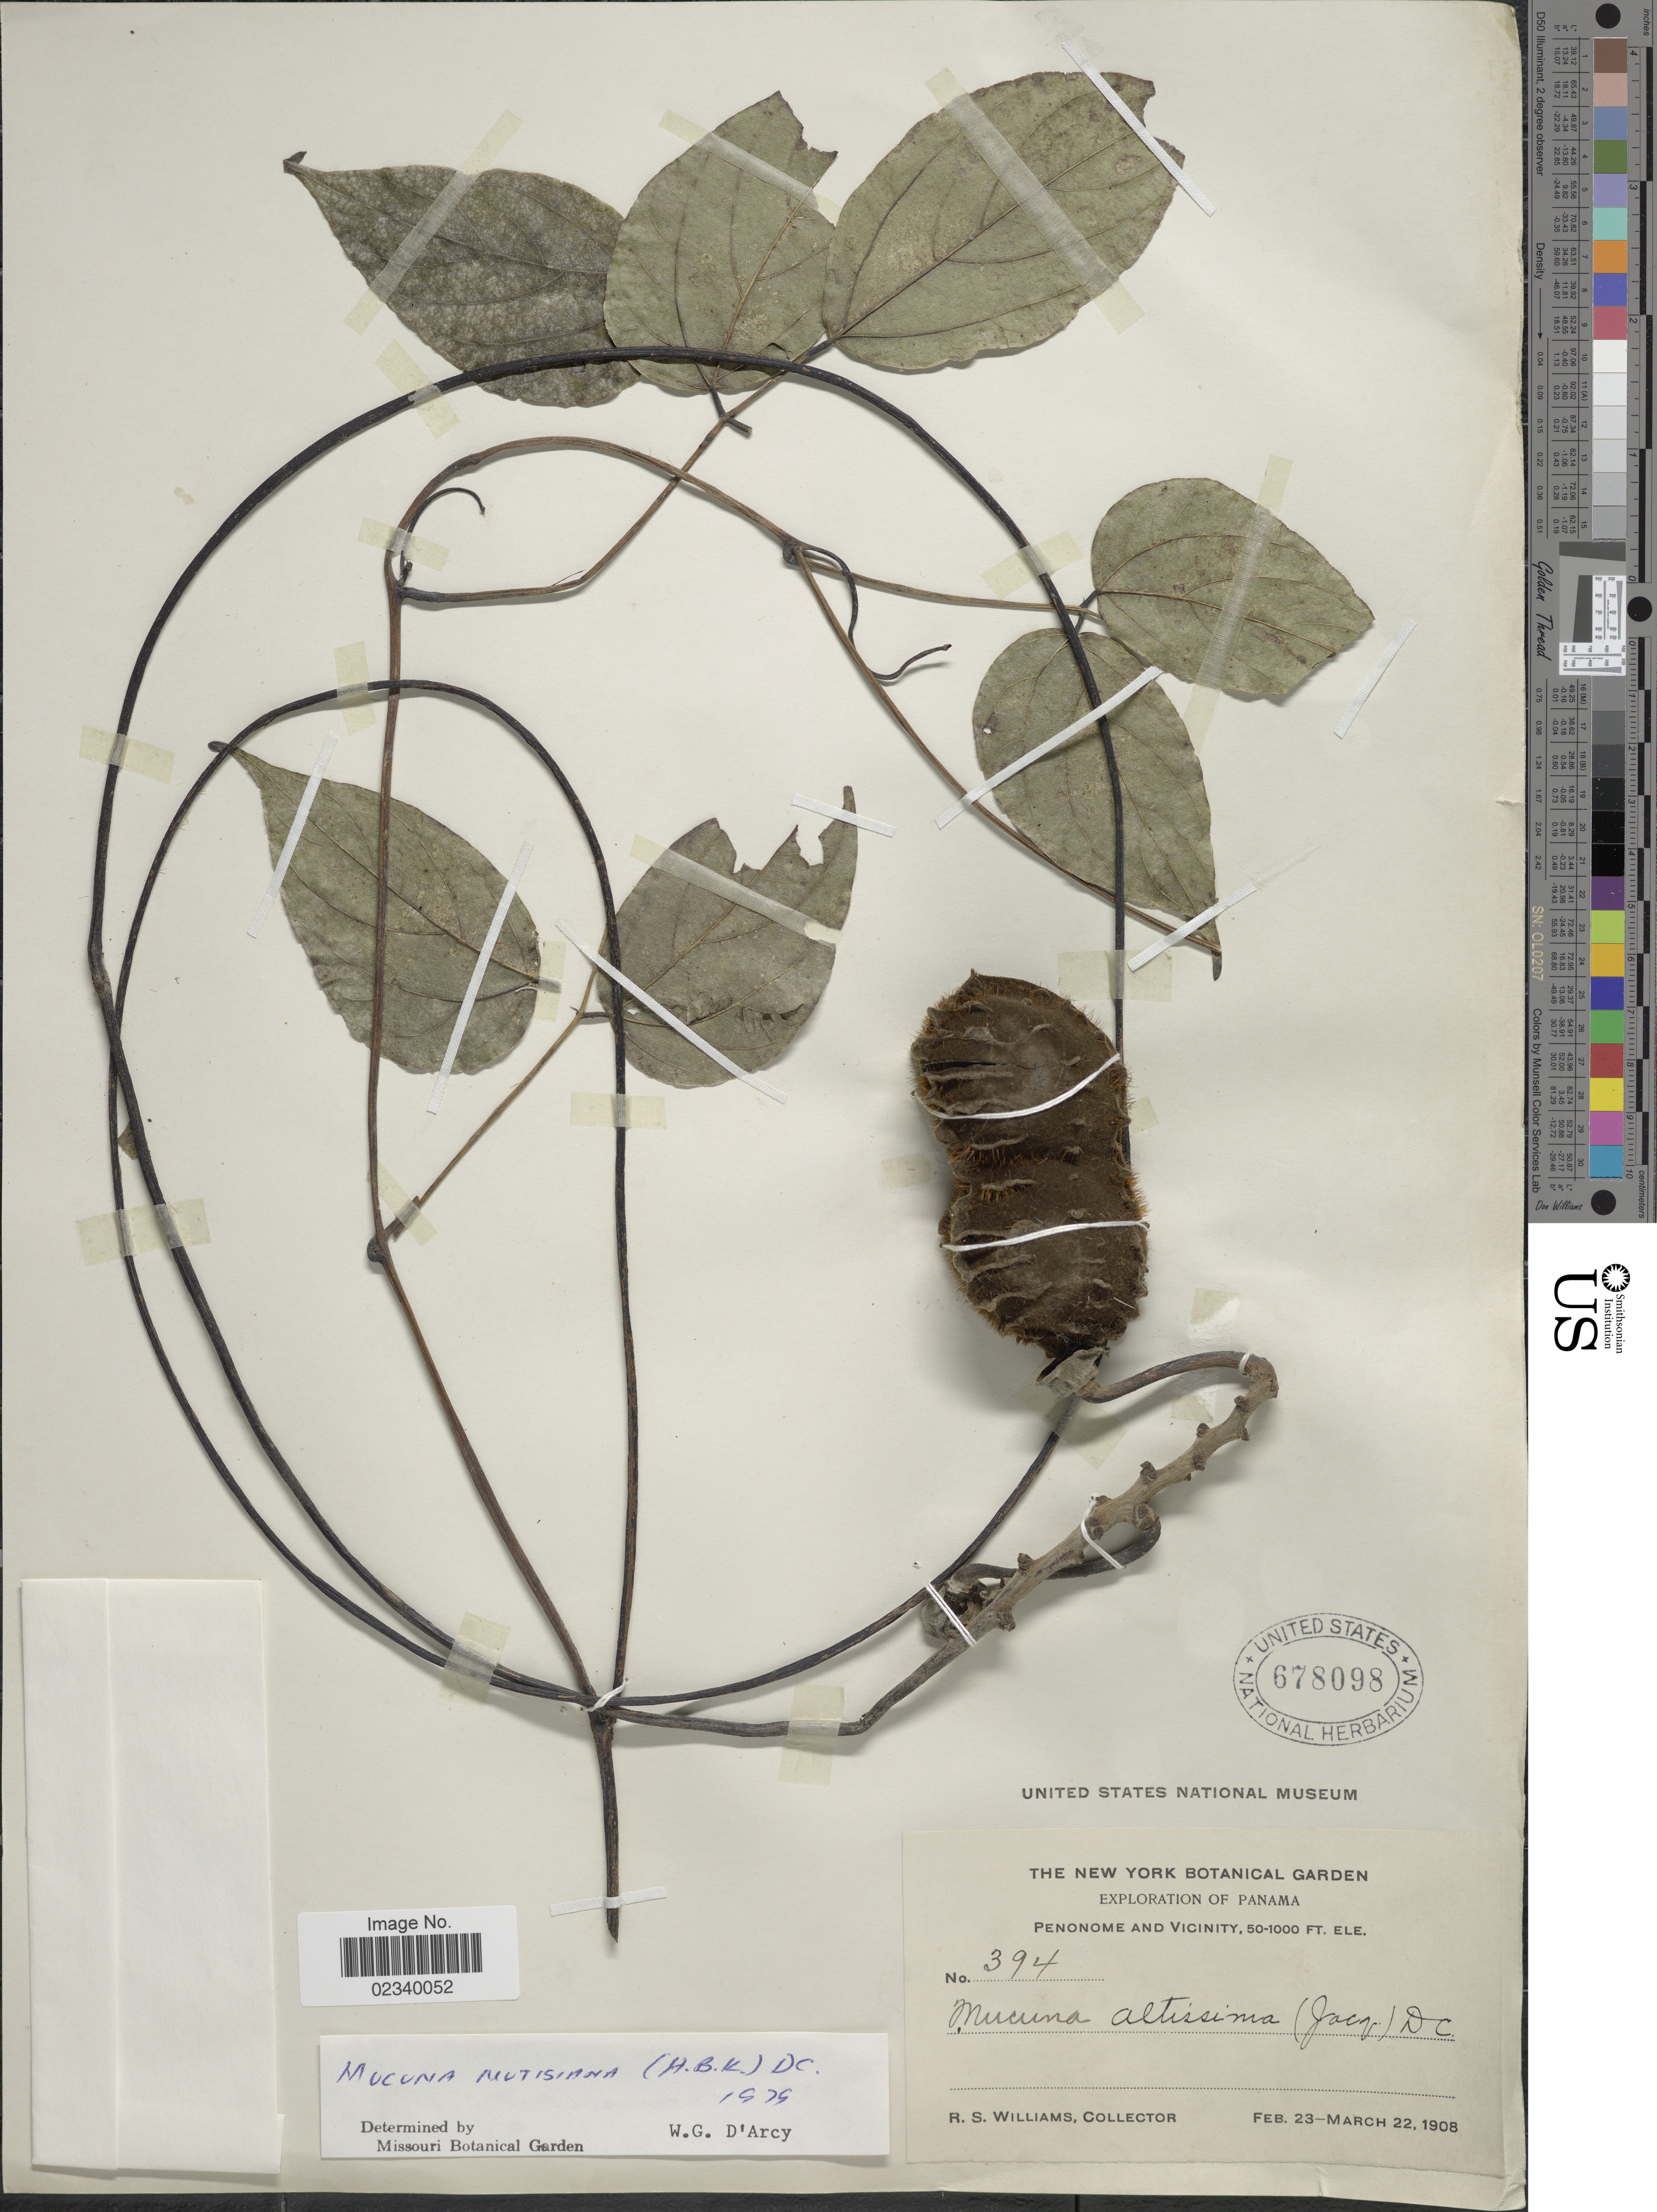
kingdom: Plantae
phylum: Tracheophyta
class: Magnoliopsida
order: Fabales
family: Fabaceae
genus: Mucuna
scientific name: Mucuna mutisiana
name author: (Kunth) DC.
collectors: R. S. Williams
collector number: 394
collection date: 1908-02-23/1908-03-22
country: Panama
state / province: Coclé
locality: Penonome and Vicinity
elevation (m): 15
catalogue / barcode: US 678098